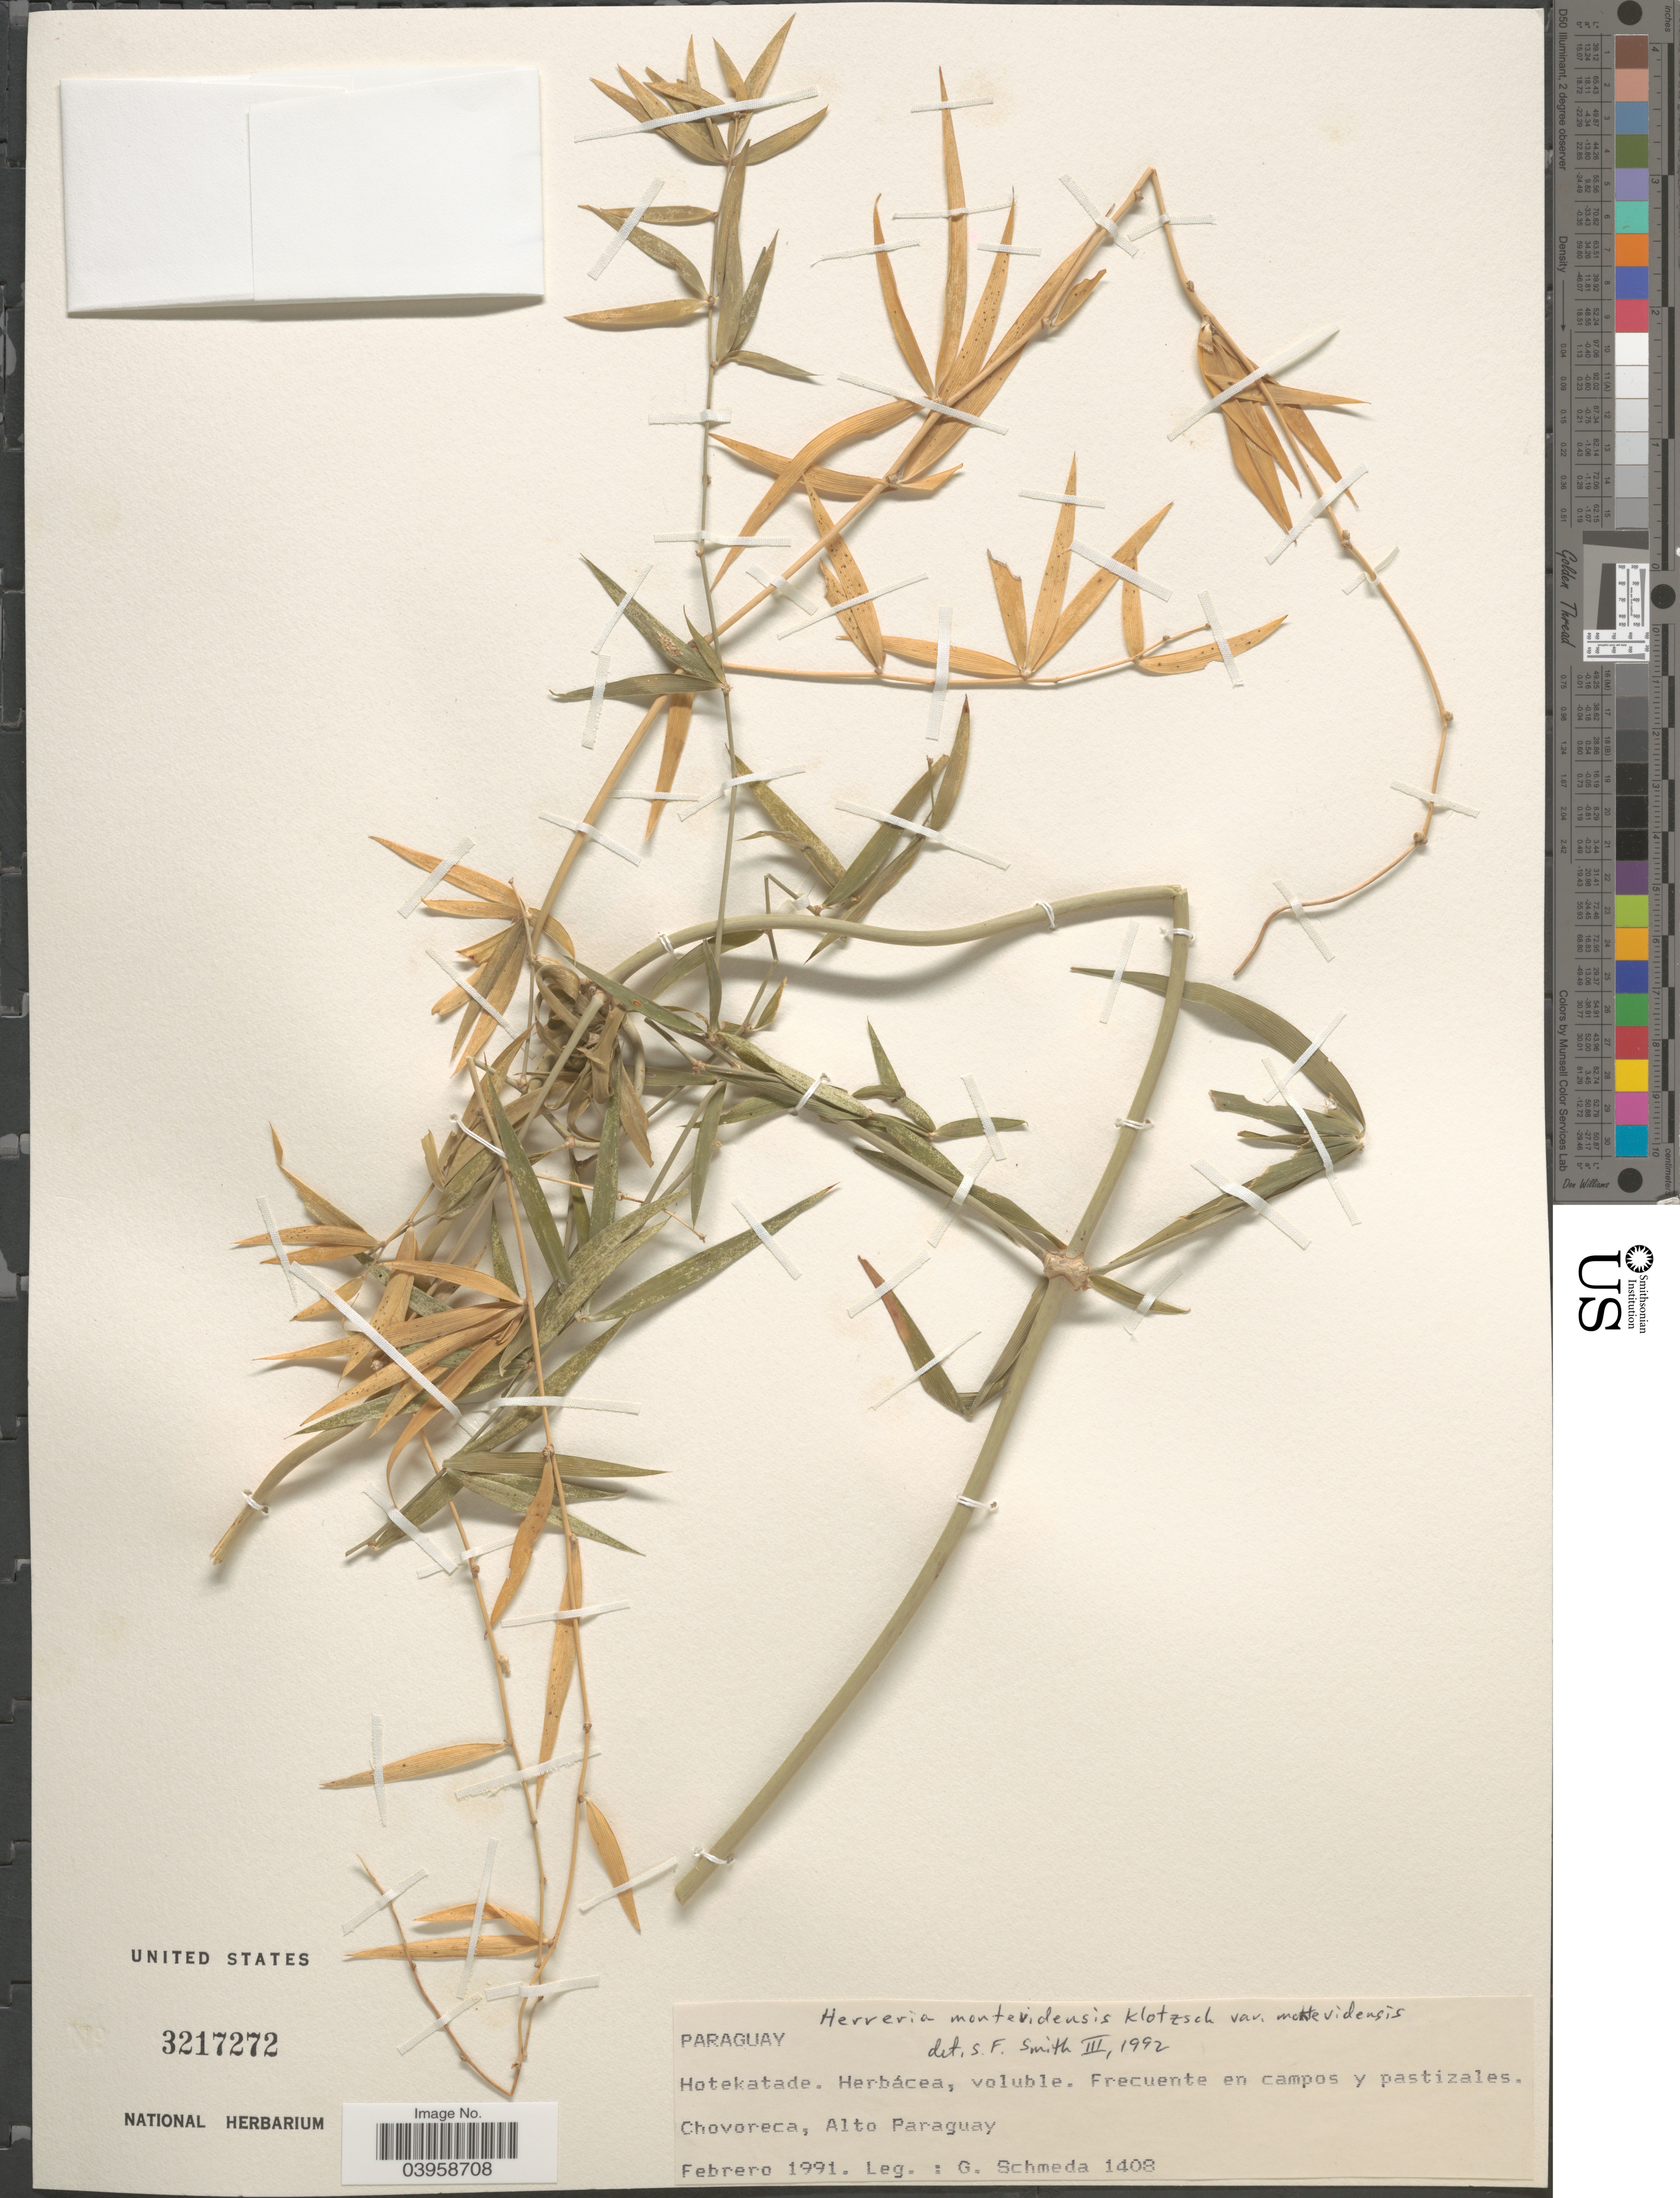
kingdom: Plantae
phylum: Tracheophyta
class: Liliopsida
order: Asparagales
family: Asparagaceae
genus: Herreria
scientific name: Herreria montevidensis var. montevidensis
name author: Klotzsch ex Griseb.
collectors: G. Schmeda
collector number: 1408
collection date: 1991-02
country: Paraguay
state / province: Alto Paraguay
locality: Chovoreca.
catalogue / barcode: US 3217272